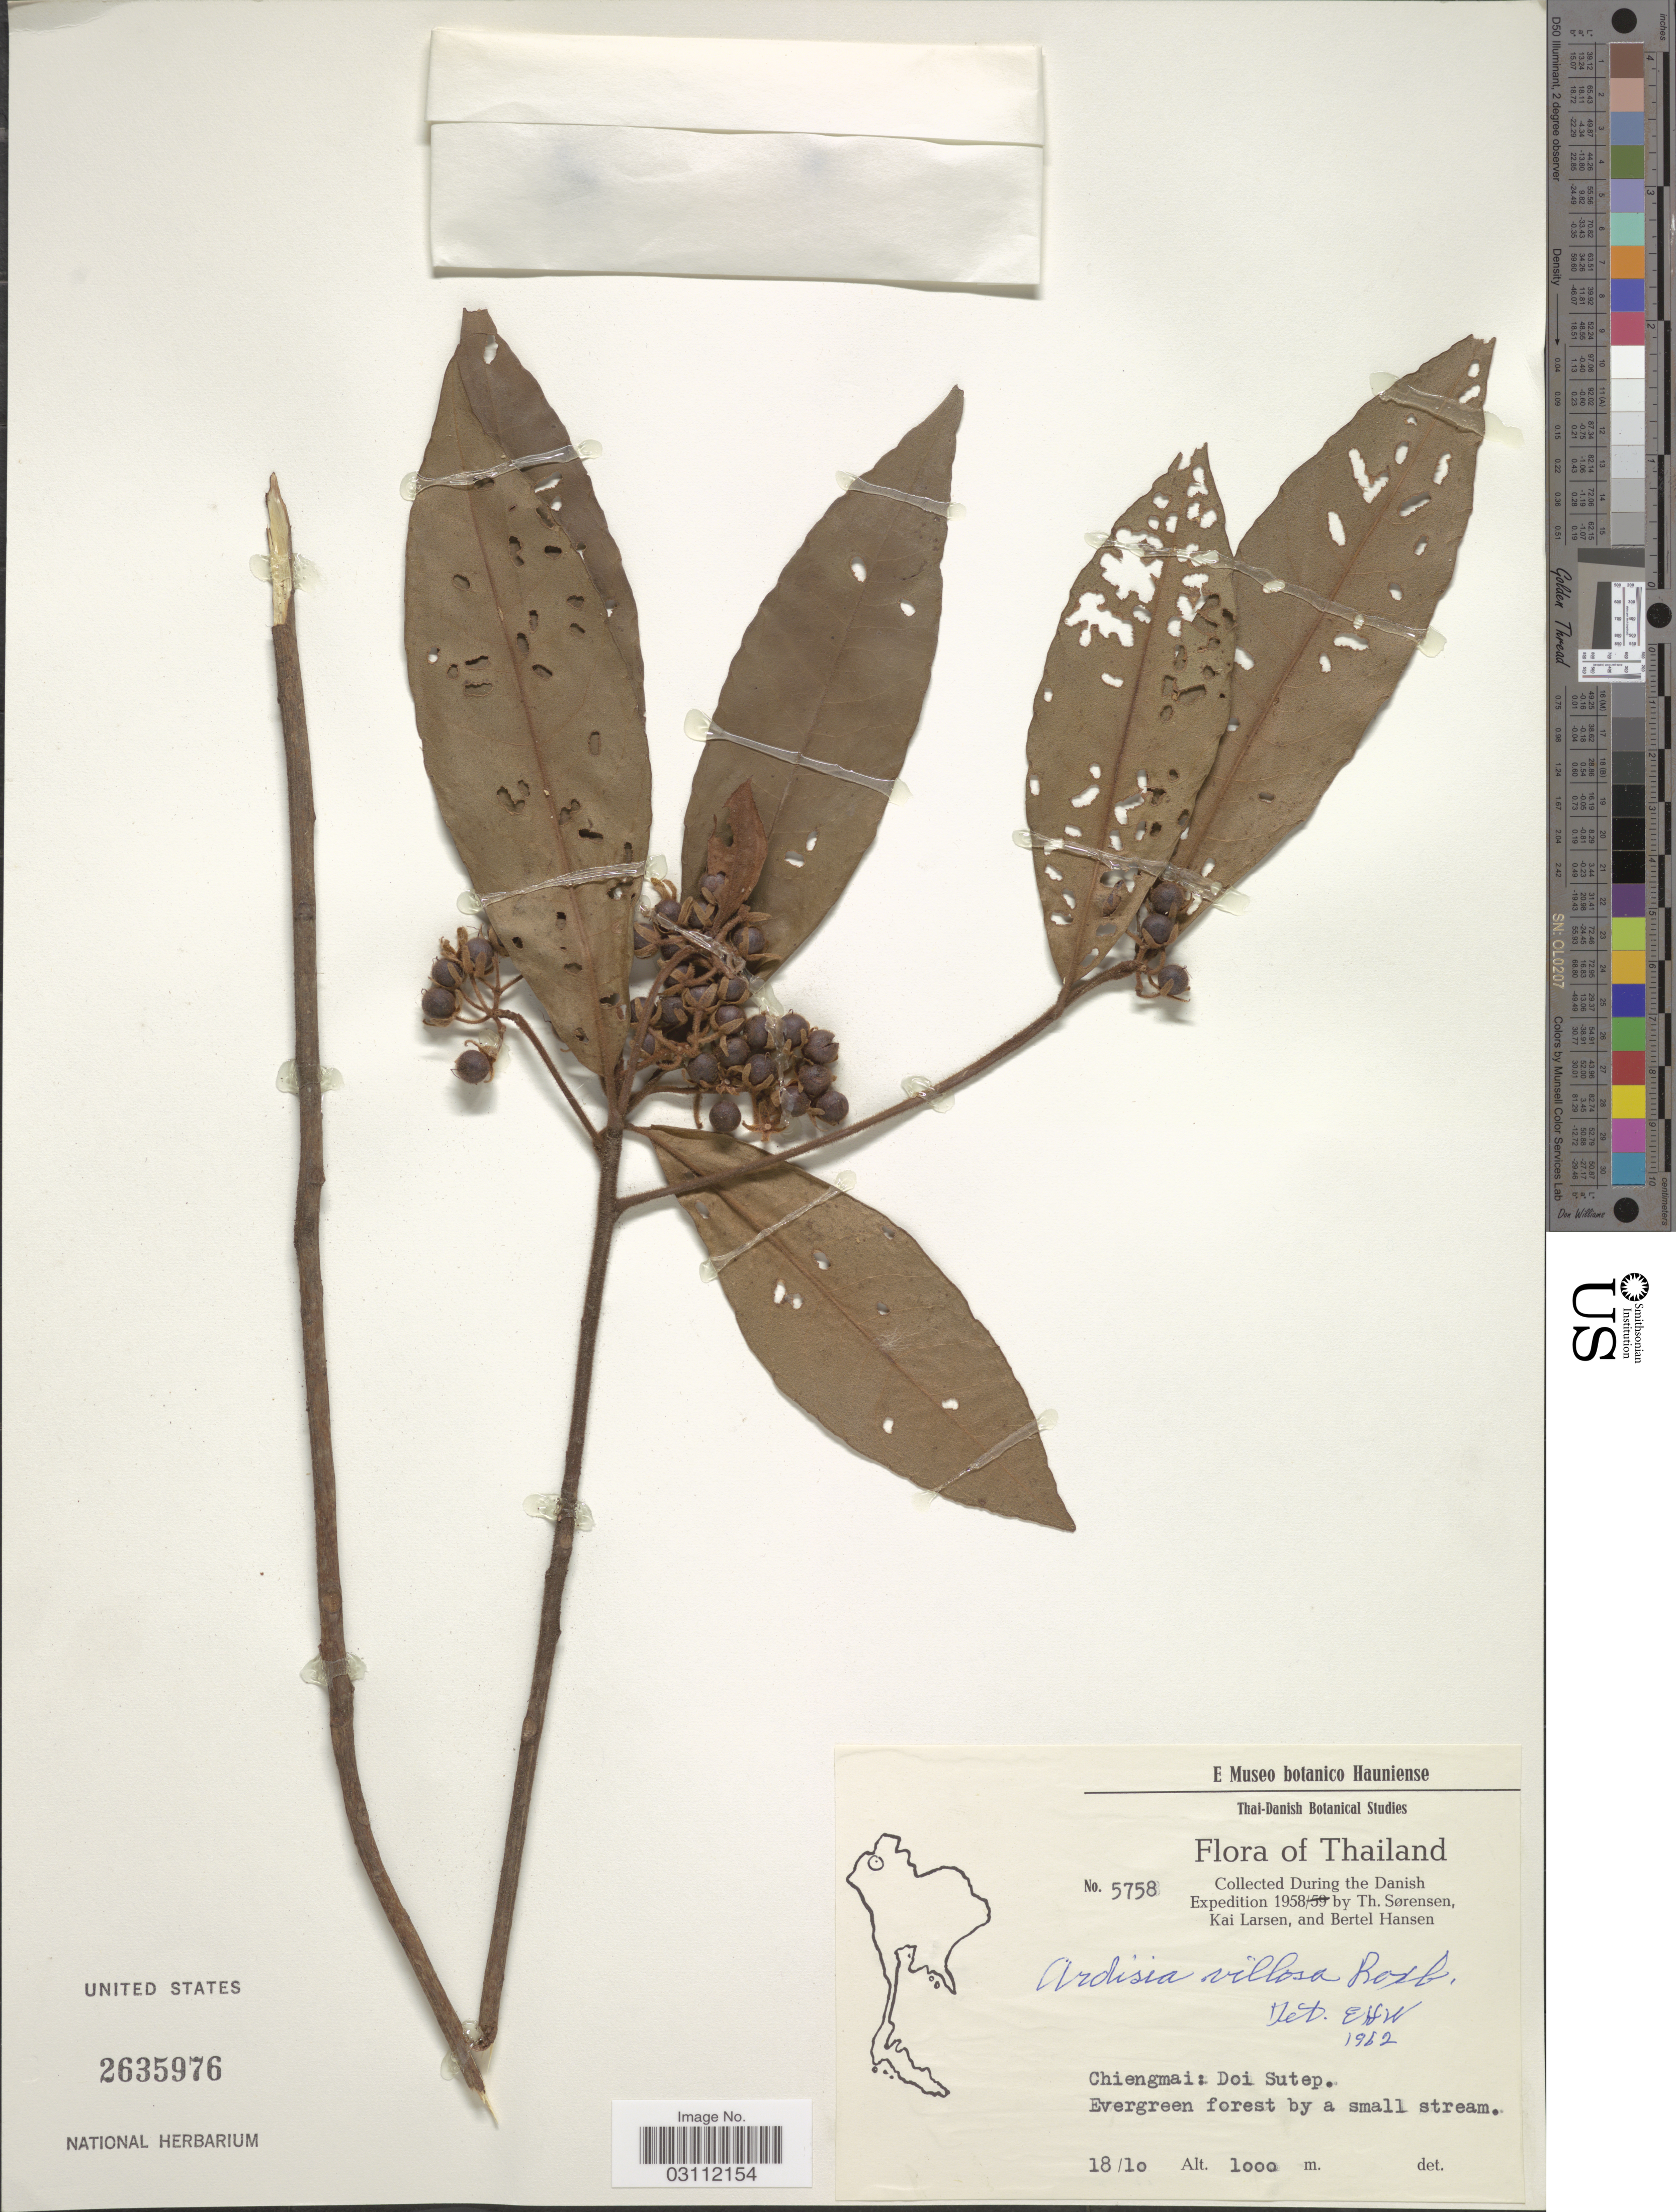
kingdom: Plantae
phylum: Tracheophyta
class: Magnoliopsida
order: Ericales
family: Primulaceae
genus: Ardisia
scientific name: Ardisia villosa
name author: Roxb.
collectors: T. Sorensen, K. Larsen & B. Hansen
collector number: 5758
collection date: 1958-10-18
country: Thailand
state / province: Chiang Mai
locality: Chiengmai: Doi Sutep.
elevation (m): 1000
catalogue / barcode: US 2635976